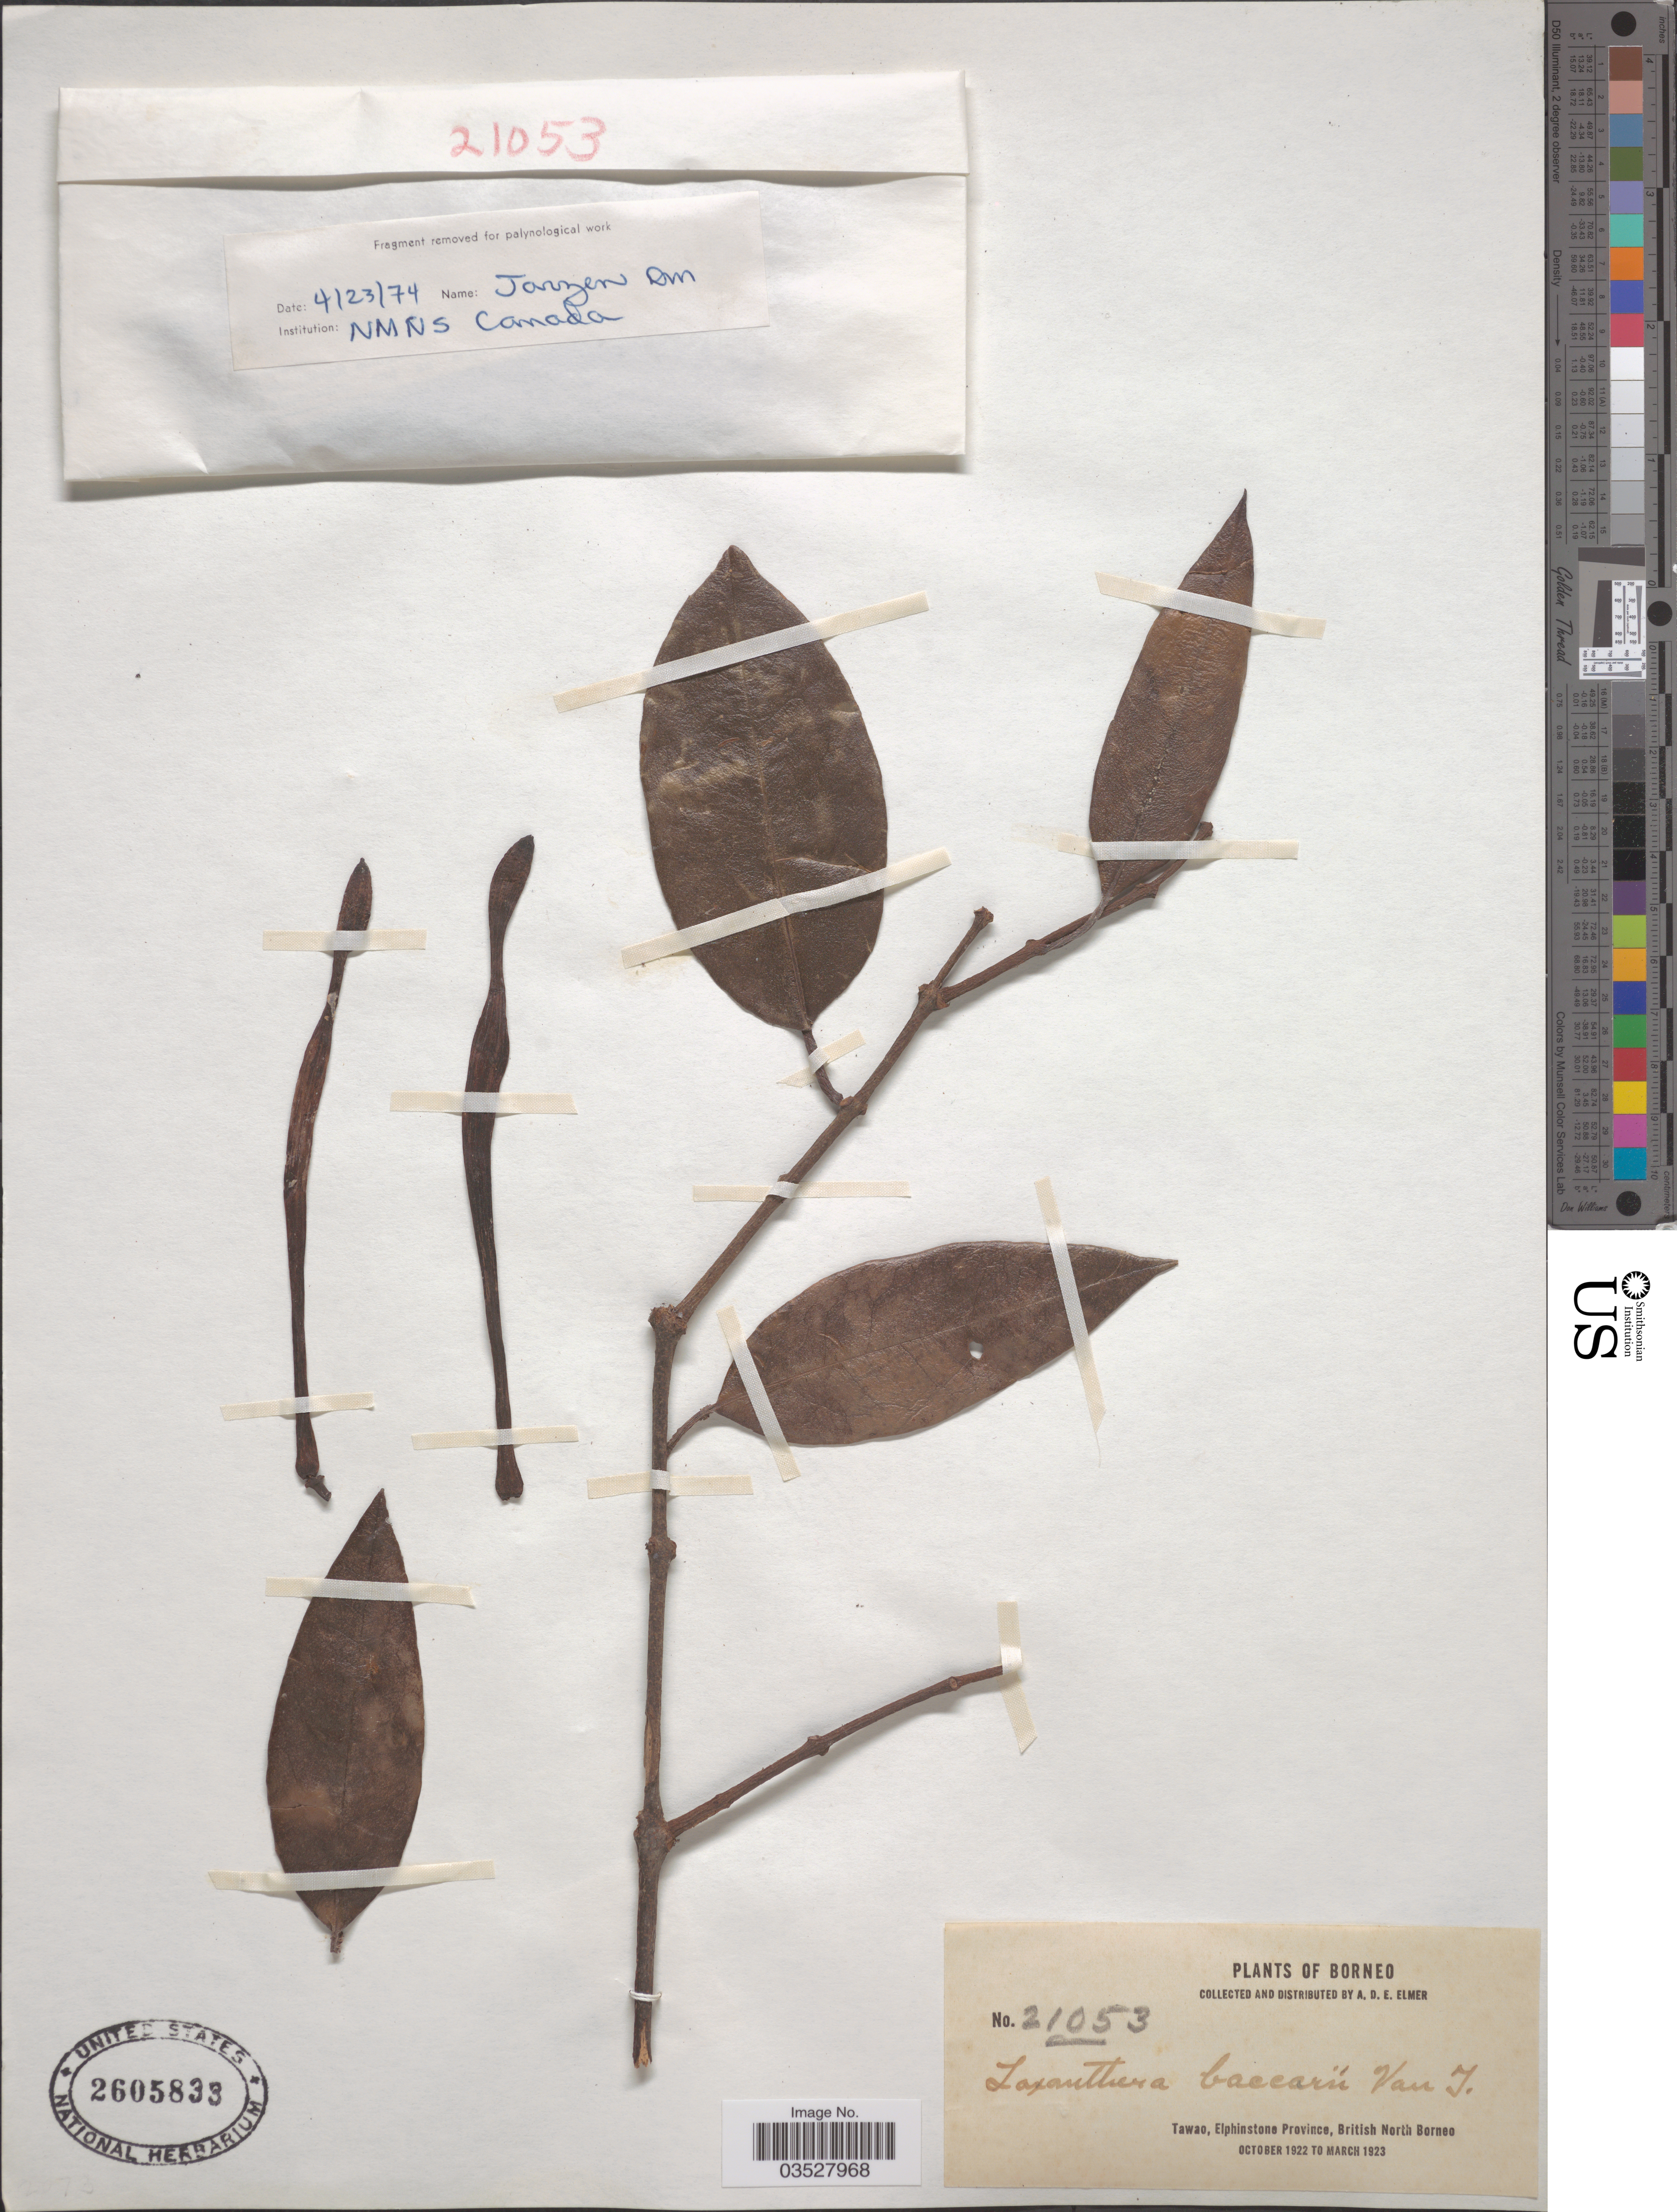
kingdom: Plantae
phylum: Tracheophyta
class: Magnoliopsida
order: Santalales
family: Loranthaceae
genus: Loxanthera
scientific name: Loxanthera beccarii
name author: Tiegh.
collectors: A. D. E. Elmer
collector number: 21053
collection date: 1922-10/1923-03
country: Malaysia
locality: Borneo. Tawao, Elphinstone Province, British North Borneo.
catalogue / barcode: US 2605833